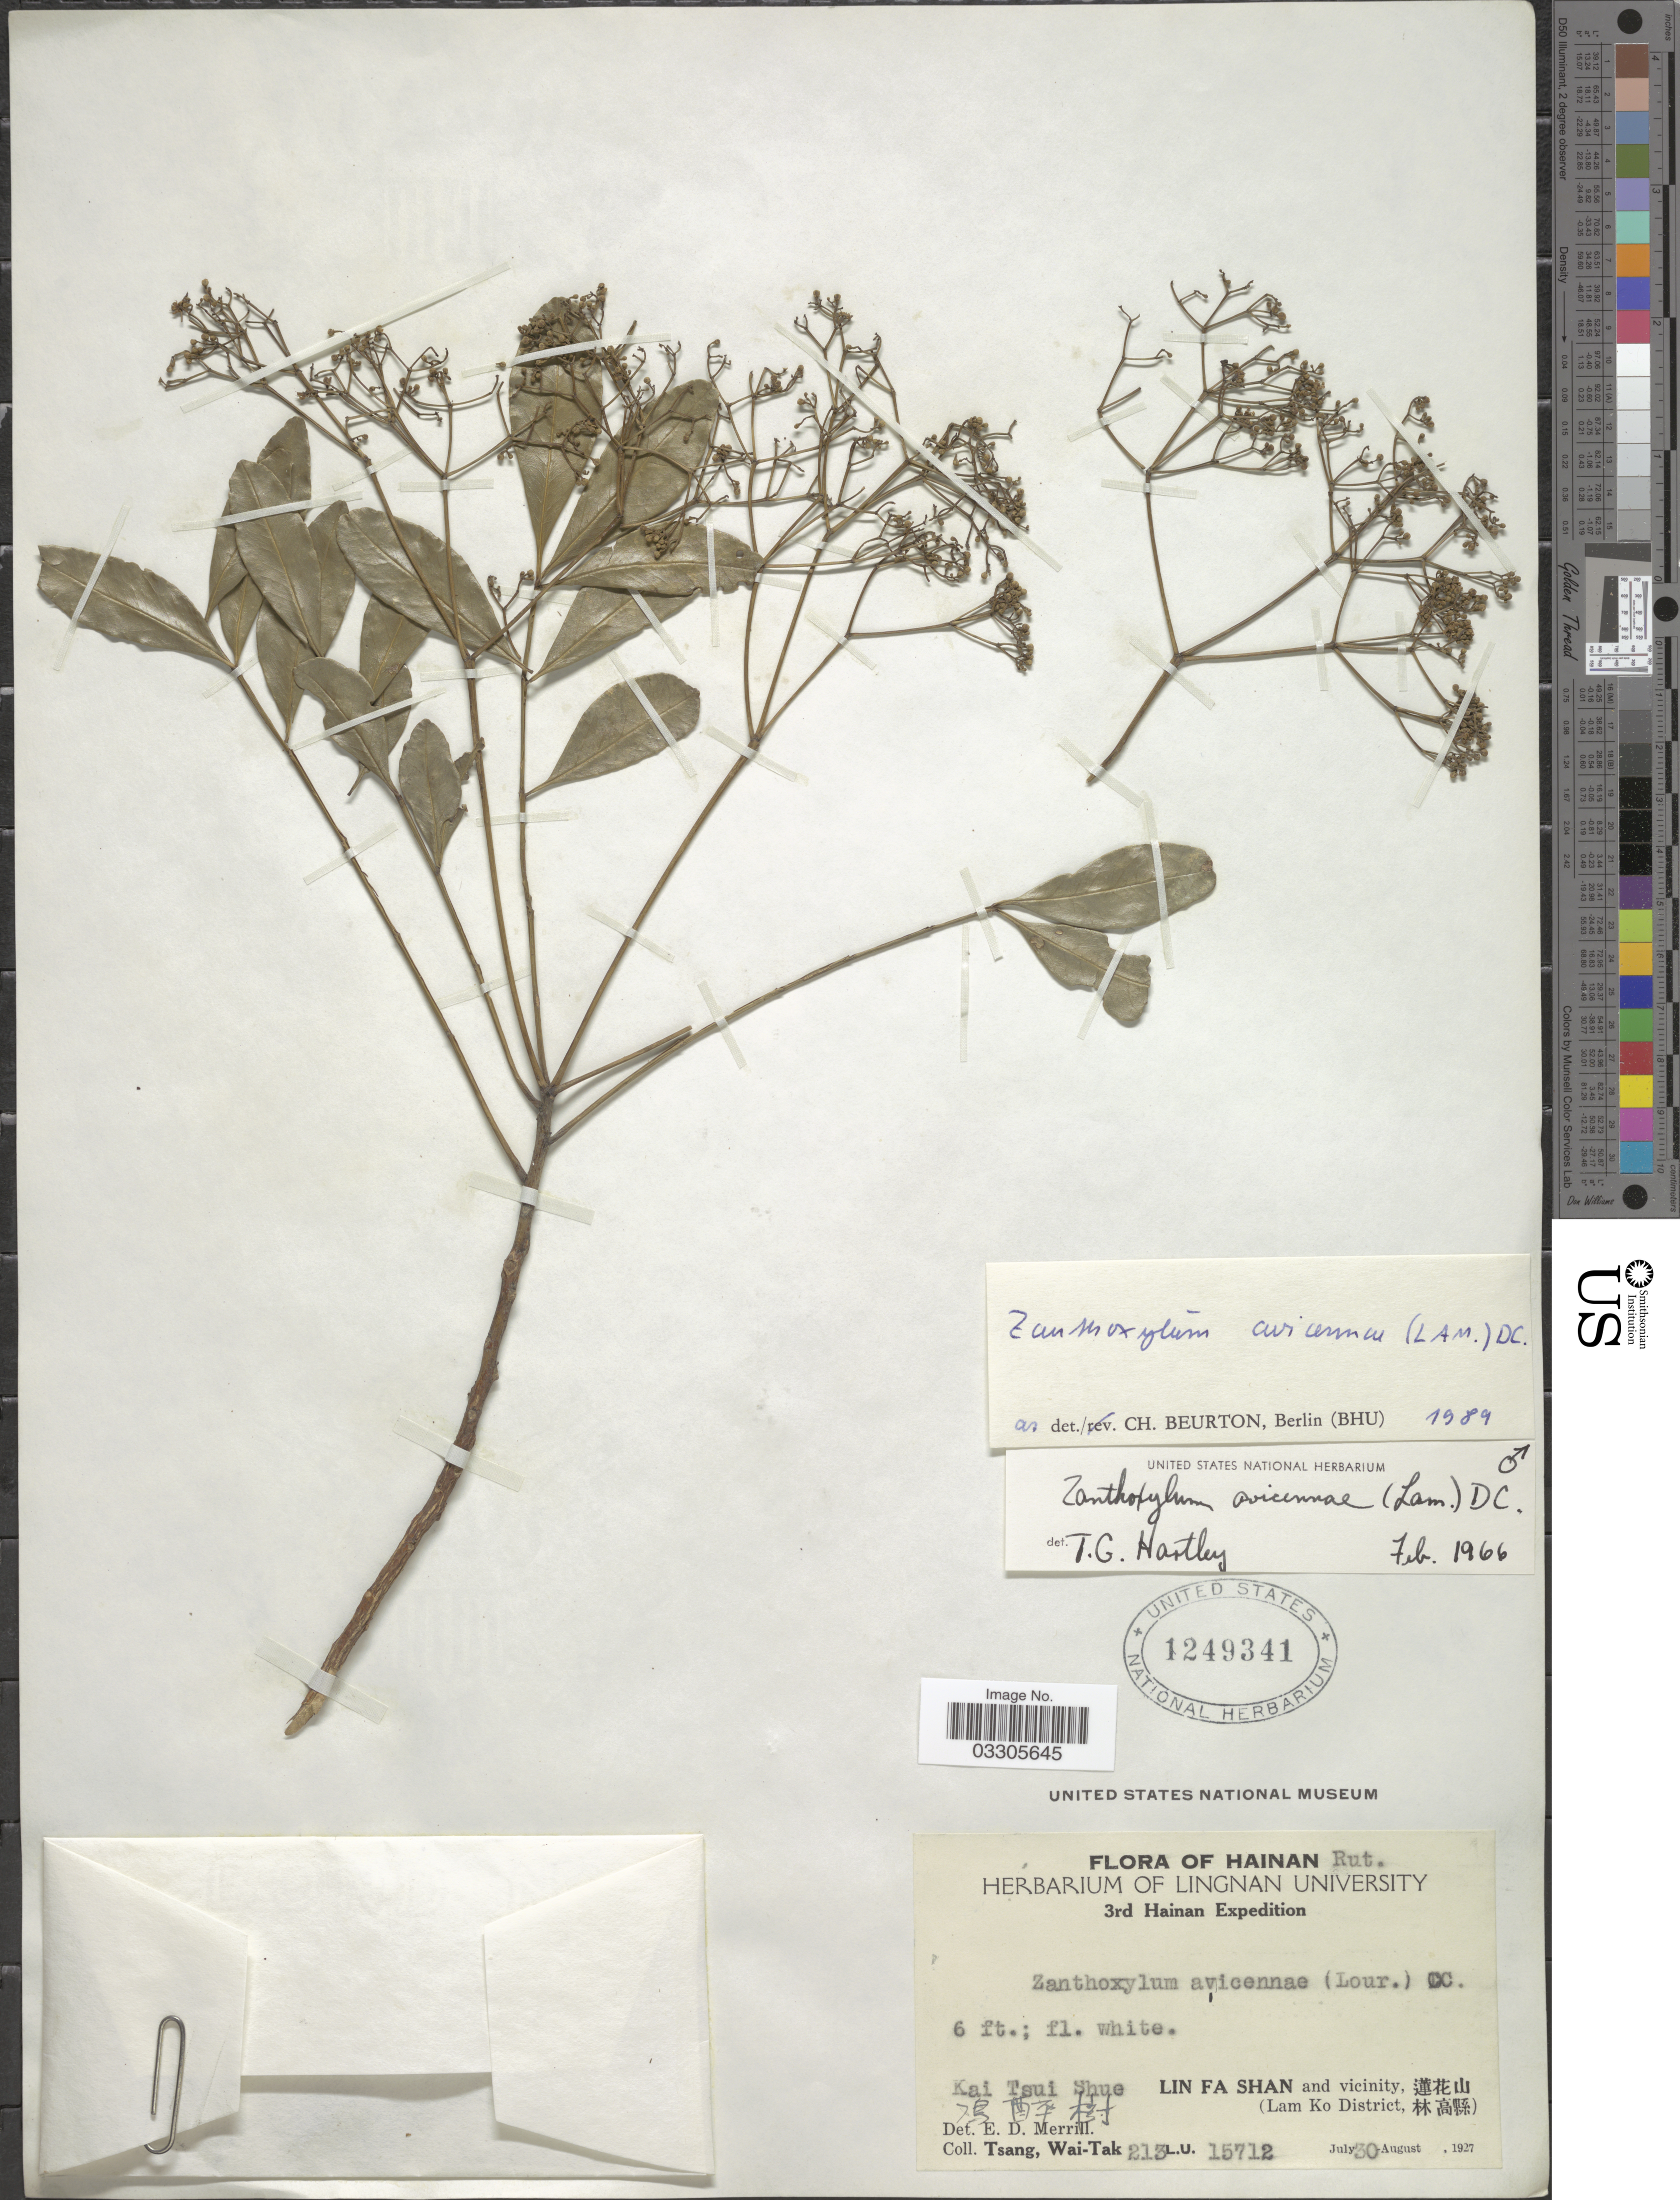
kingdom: Plantae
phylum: Tracheophyta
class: Magnoliopsida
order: Sapindales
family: Rutaceae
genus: Zanthoxylum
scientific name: Zanthoxylum avicennae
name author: (Lam.) DC.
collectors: W. T. Tsang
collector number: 213/L.U.15712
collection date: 1927-07-30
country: China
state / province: Hainan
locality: Kasui Shue, Lin Fa Shan and vicinity (Lam Ko District.)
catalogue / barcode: US 1249341